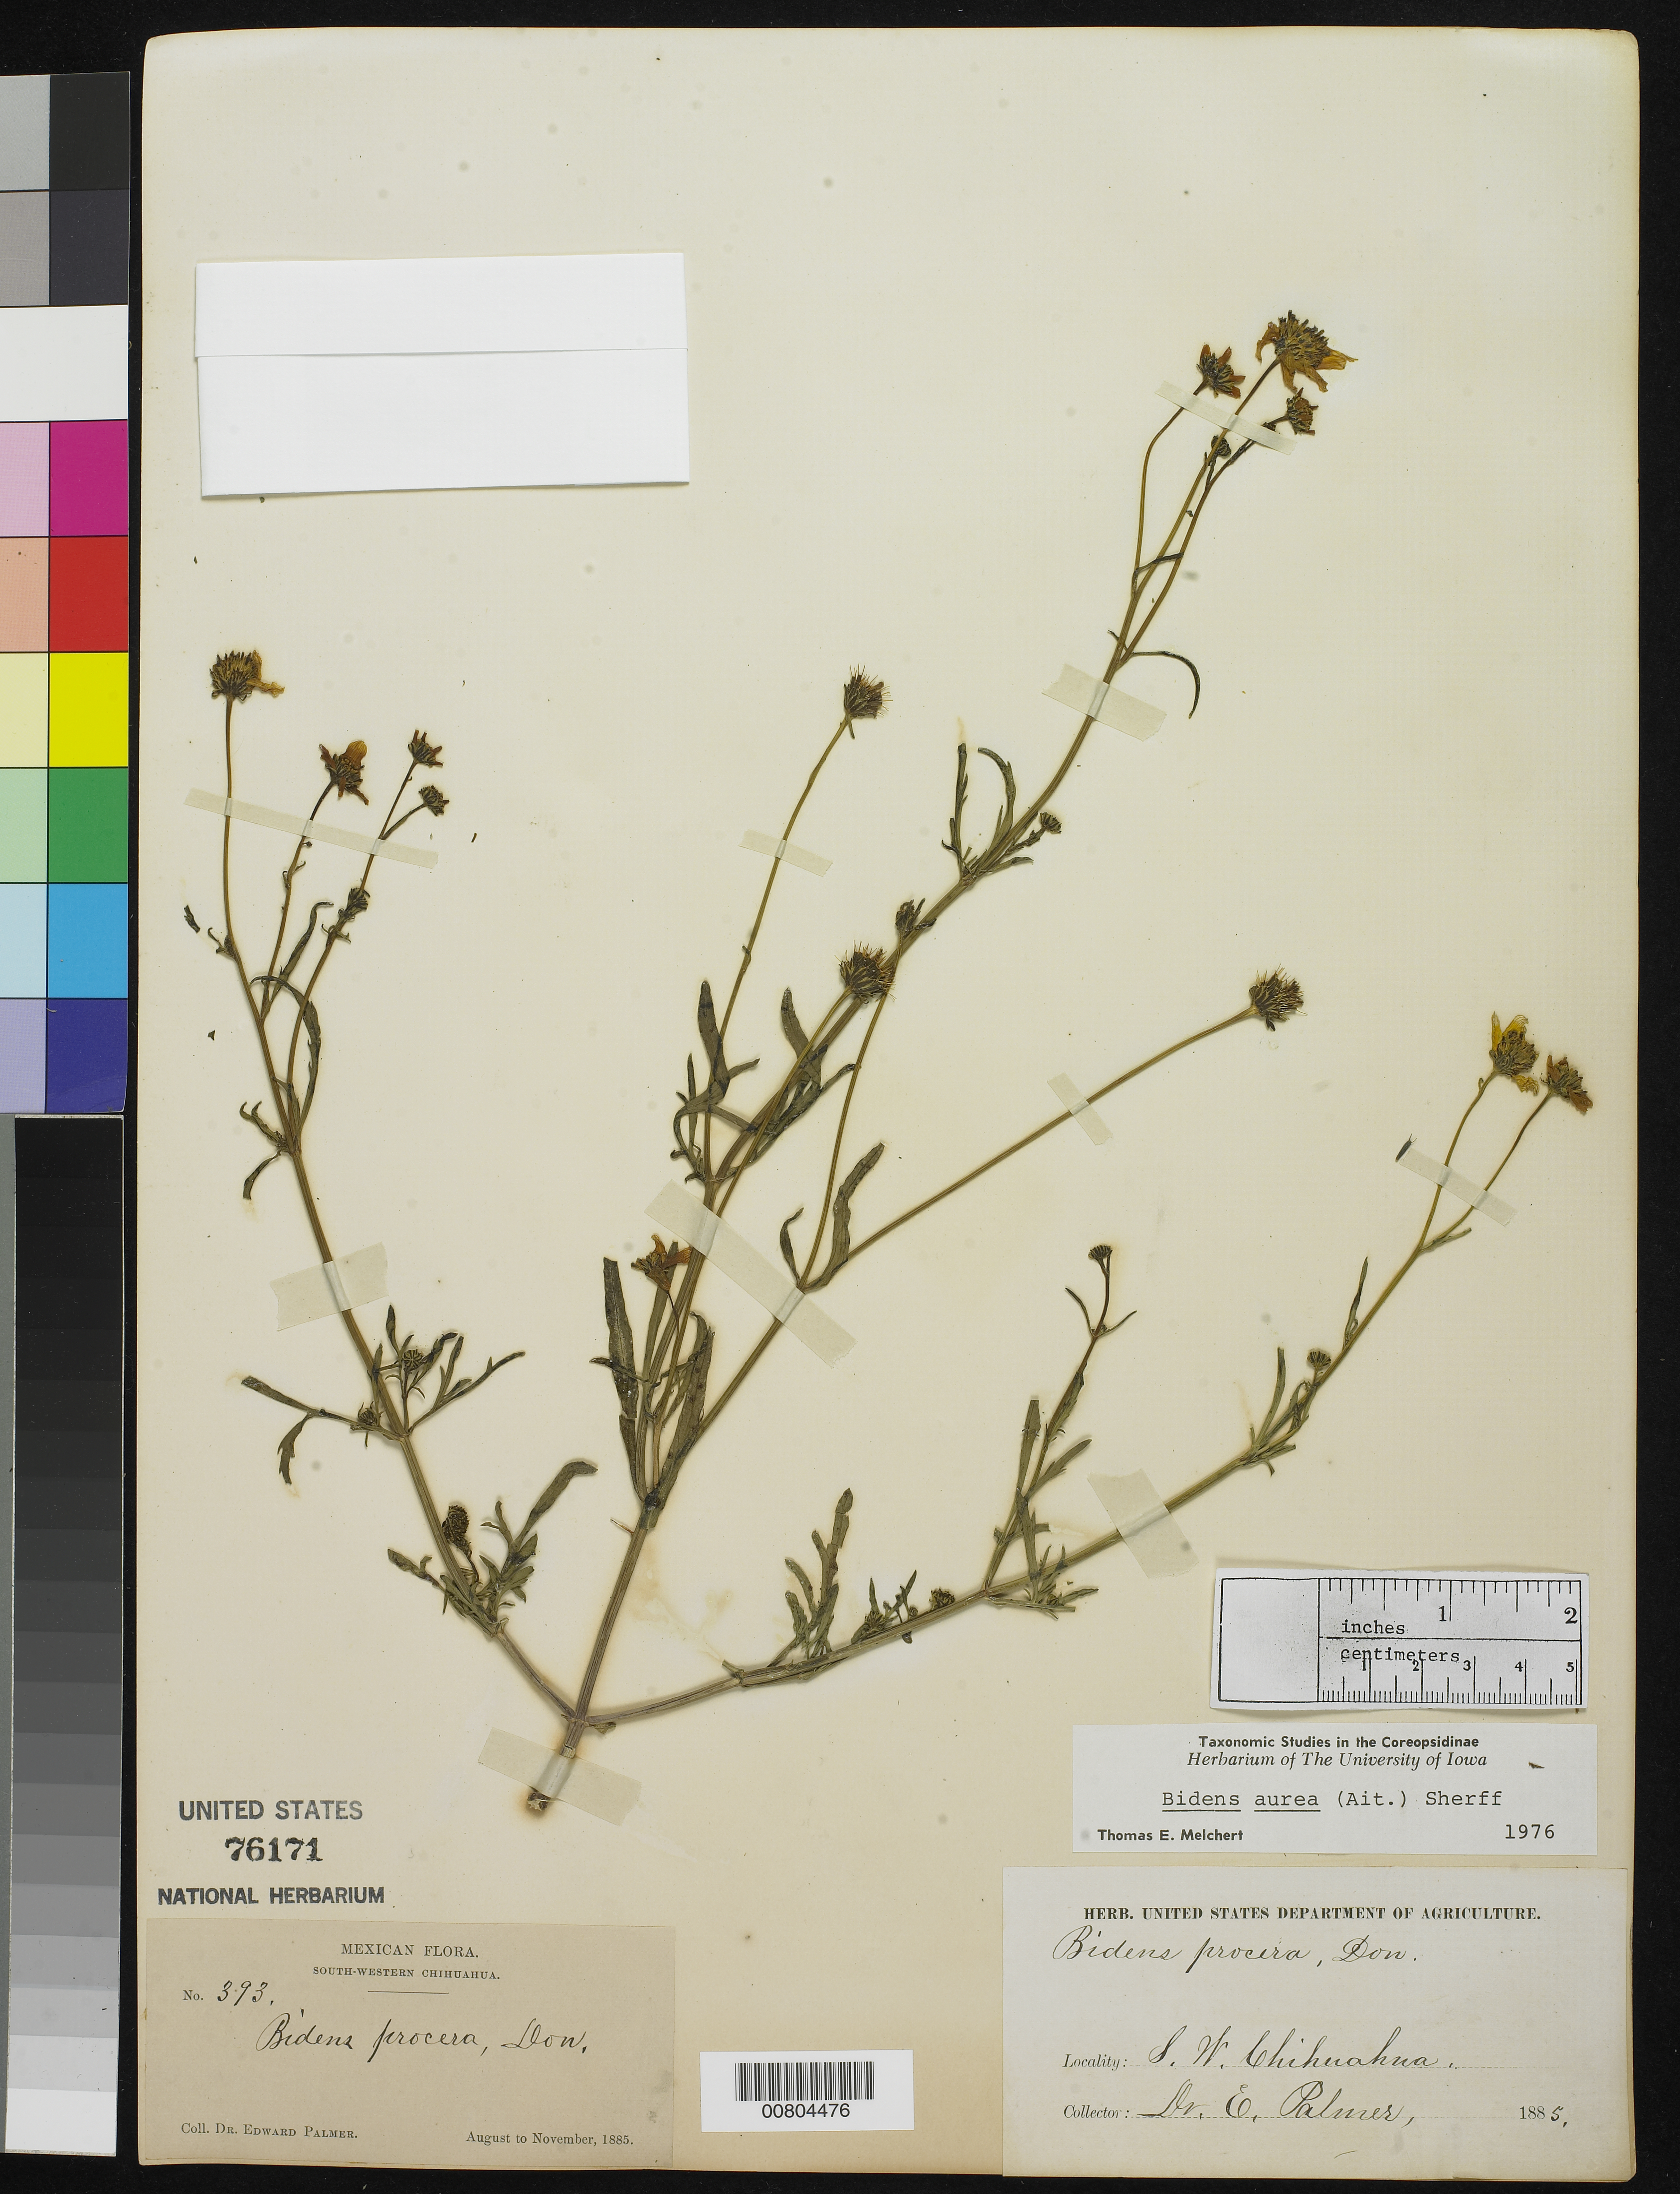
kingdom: Plantae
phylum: Tracheophyta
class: Magnoliopsida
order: Asterales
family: Asteraceae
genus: Bidens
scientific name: Bidens aurea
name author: (Aiton) Sherff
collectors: E. Palmer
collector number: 393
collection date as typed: Aug 1885 to -- Nov 1885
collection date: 1885-08/1885-11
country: Mexico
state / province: Chihuahua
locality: SW Chihuahua.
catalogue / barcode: US 76171